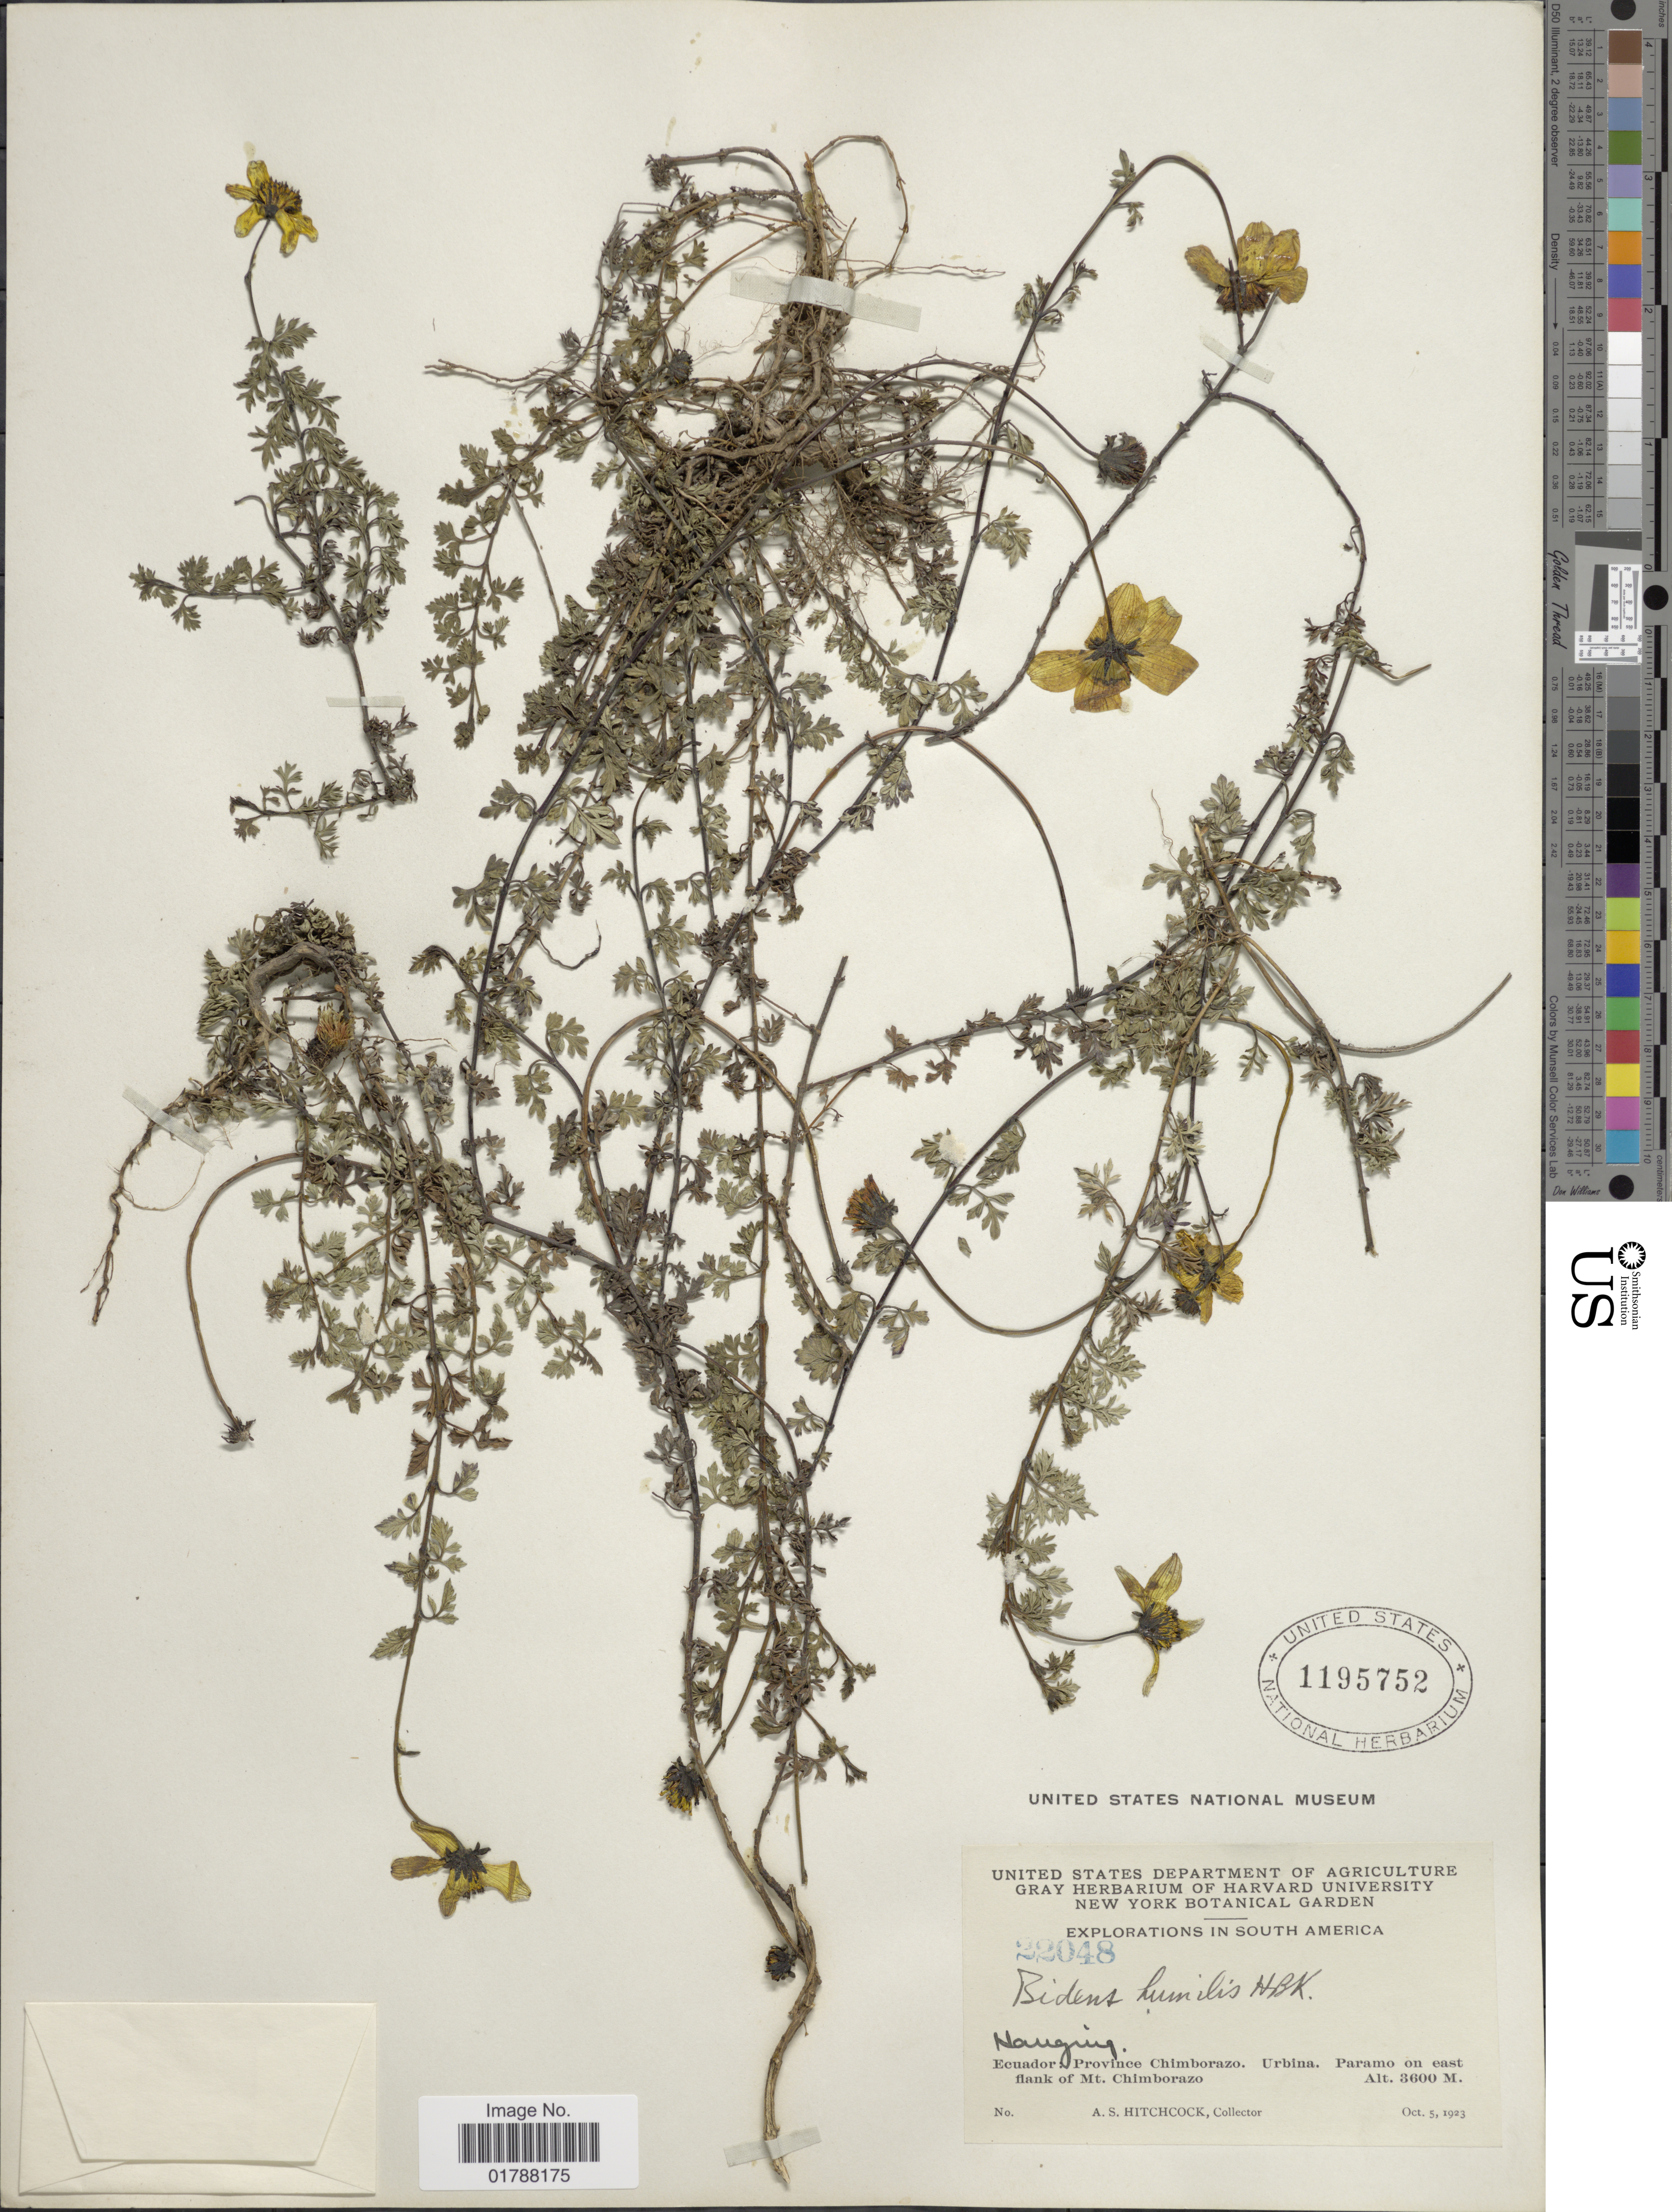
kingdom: Plantae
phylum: Tracheophyta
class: Magnoliopsida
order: Asterales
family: Asteraceae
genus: Bidens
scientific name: Bidens andicola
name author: Kunth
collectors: A. S. Hitchcock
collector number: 22048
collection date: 1923-10-05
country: Ecuador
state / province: Chimborazo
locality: Urbina. Paramo on east flank of Mt. Chimborazo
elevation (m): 3600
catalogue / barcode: US 1195752